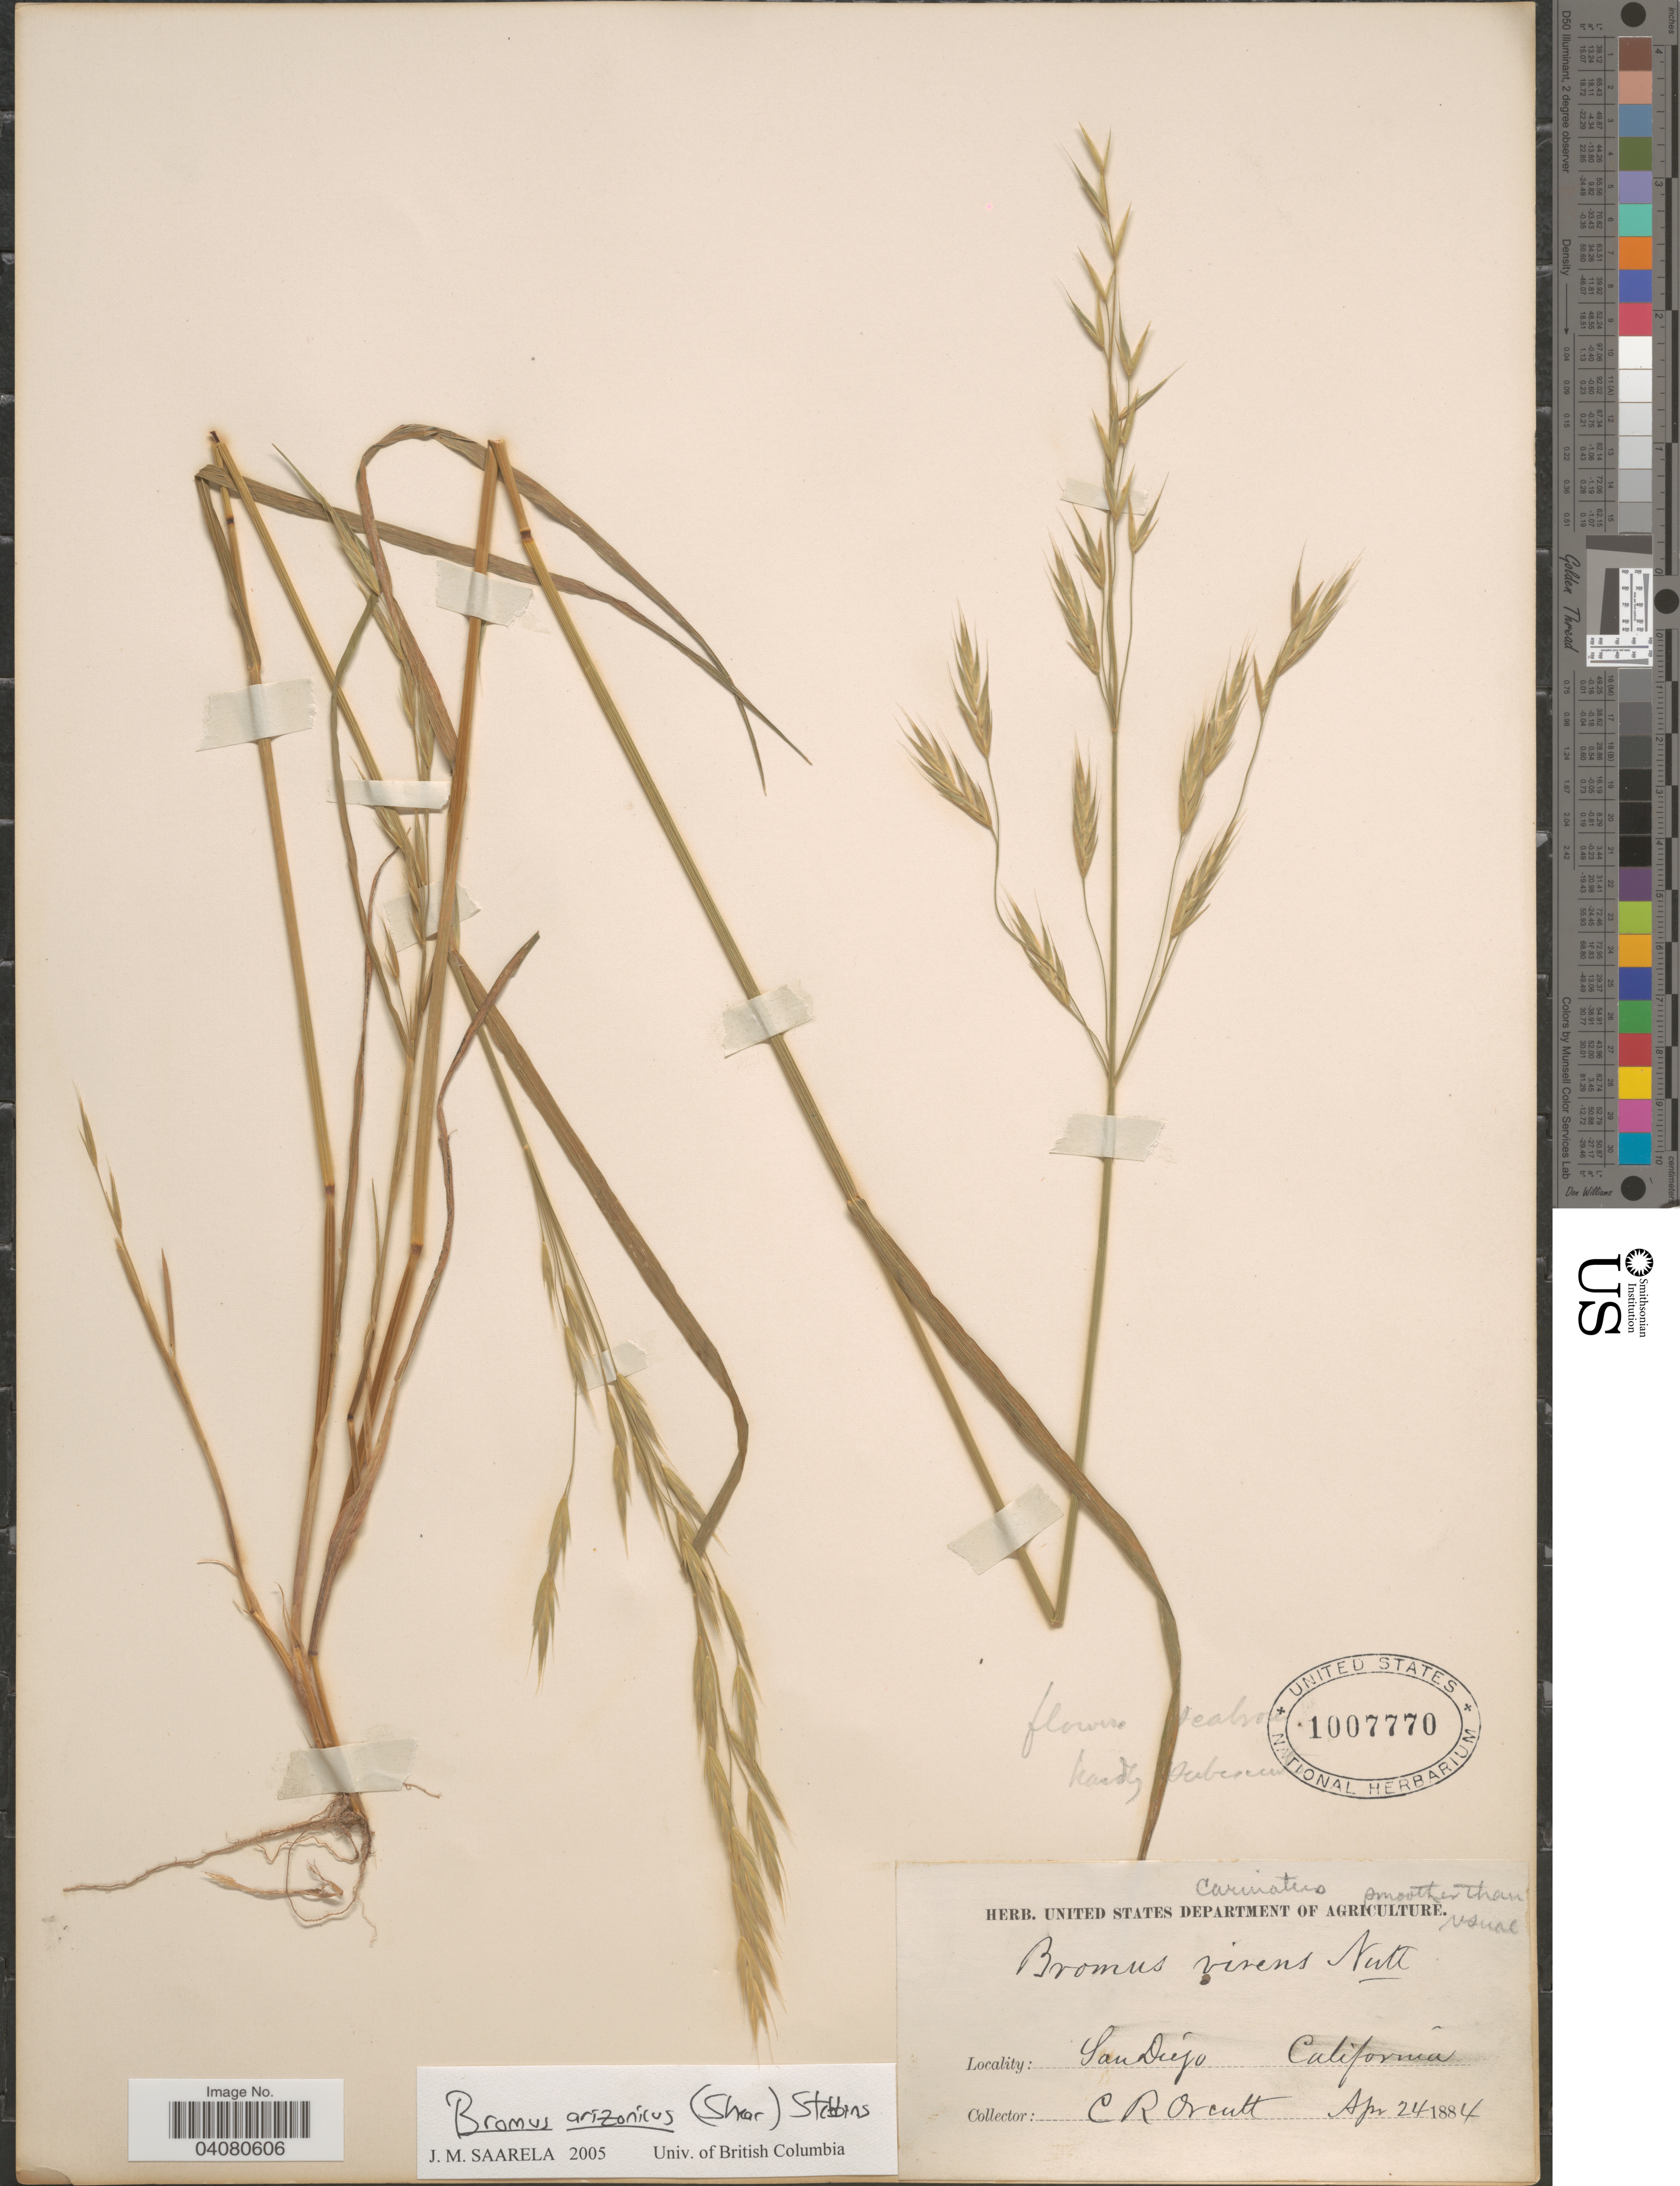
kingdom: Plantae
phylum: Tracheophyta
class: Liliopsida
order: Poales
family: Poaceae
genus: Bromus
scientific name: Bromus arizonicus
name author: (Shear) Stebbins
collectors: C. R. Orcutt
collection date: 1884-04-24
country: United States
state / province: California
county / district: San Diego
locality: San Diego.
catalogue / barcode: US 1007770